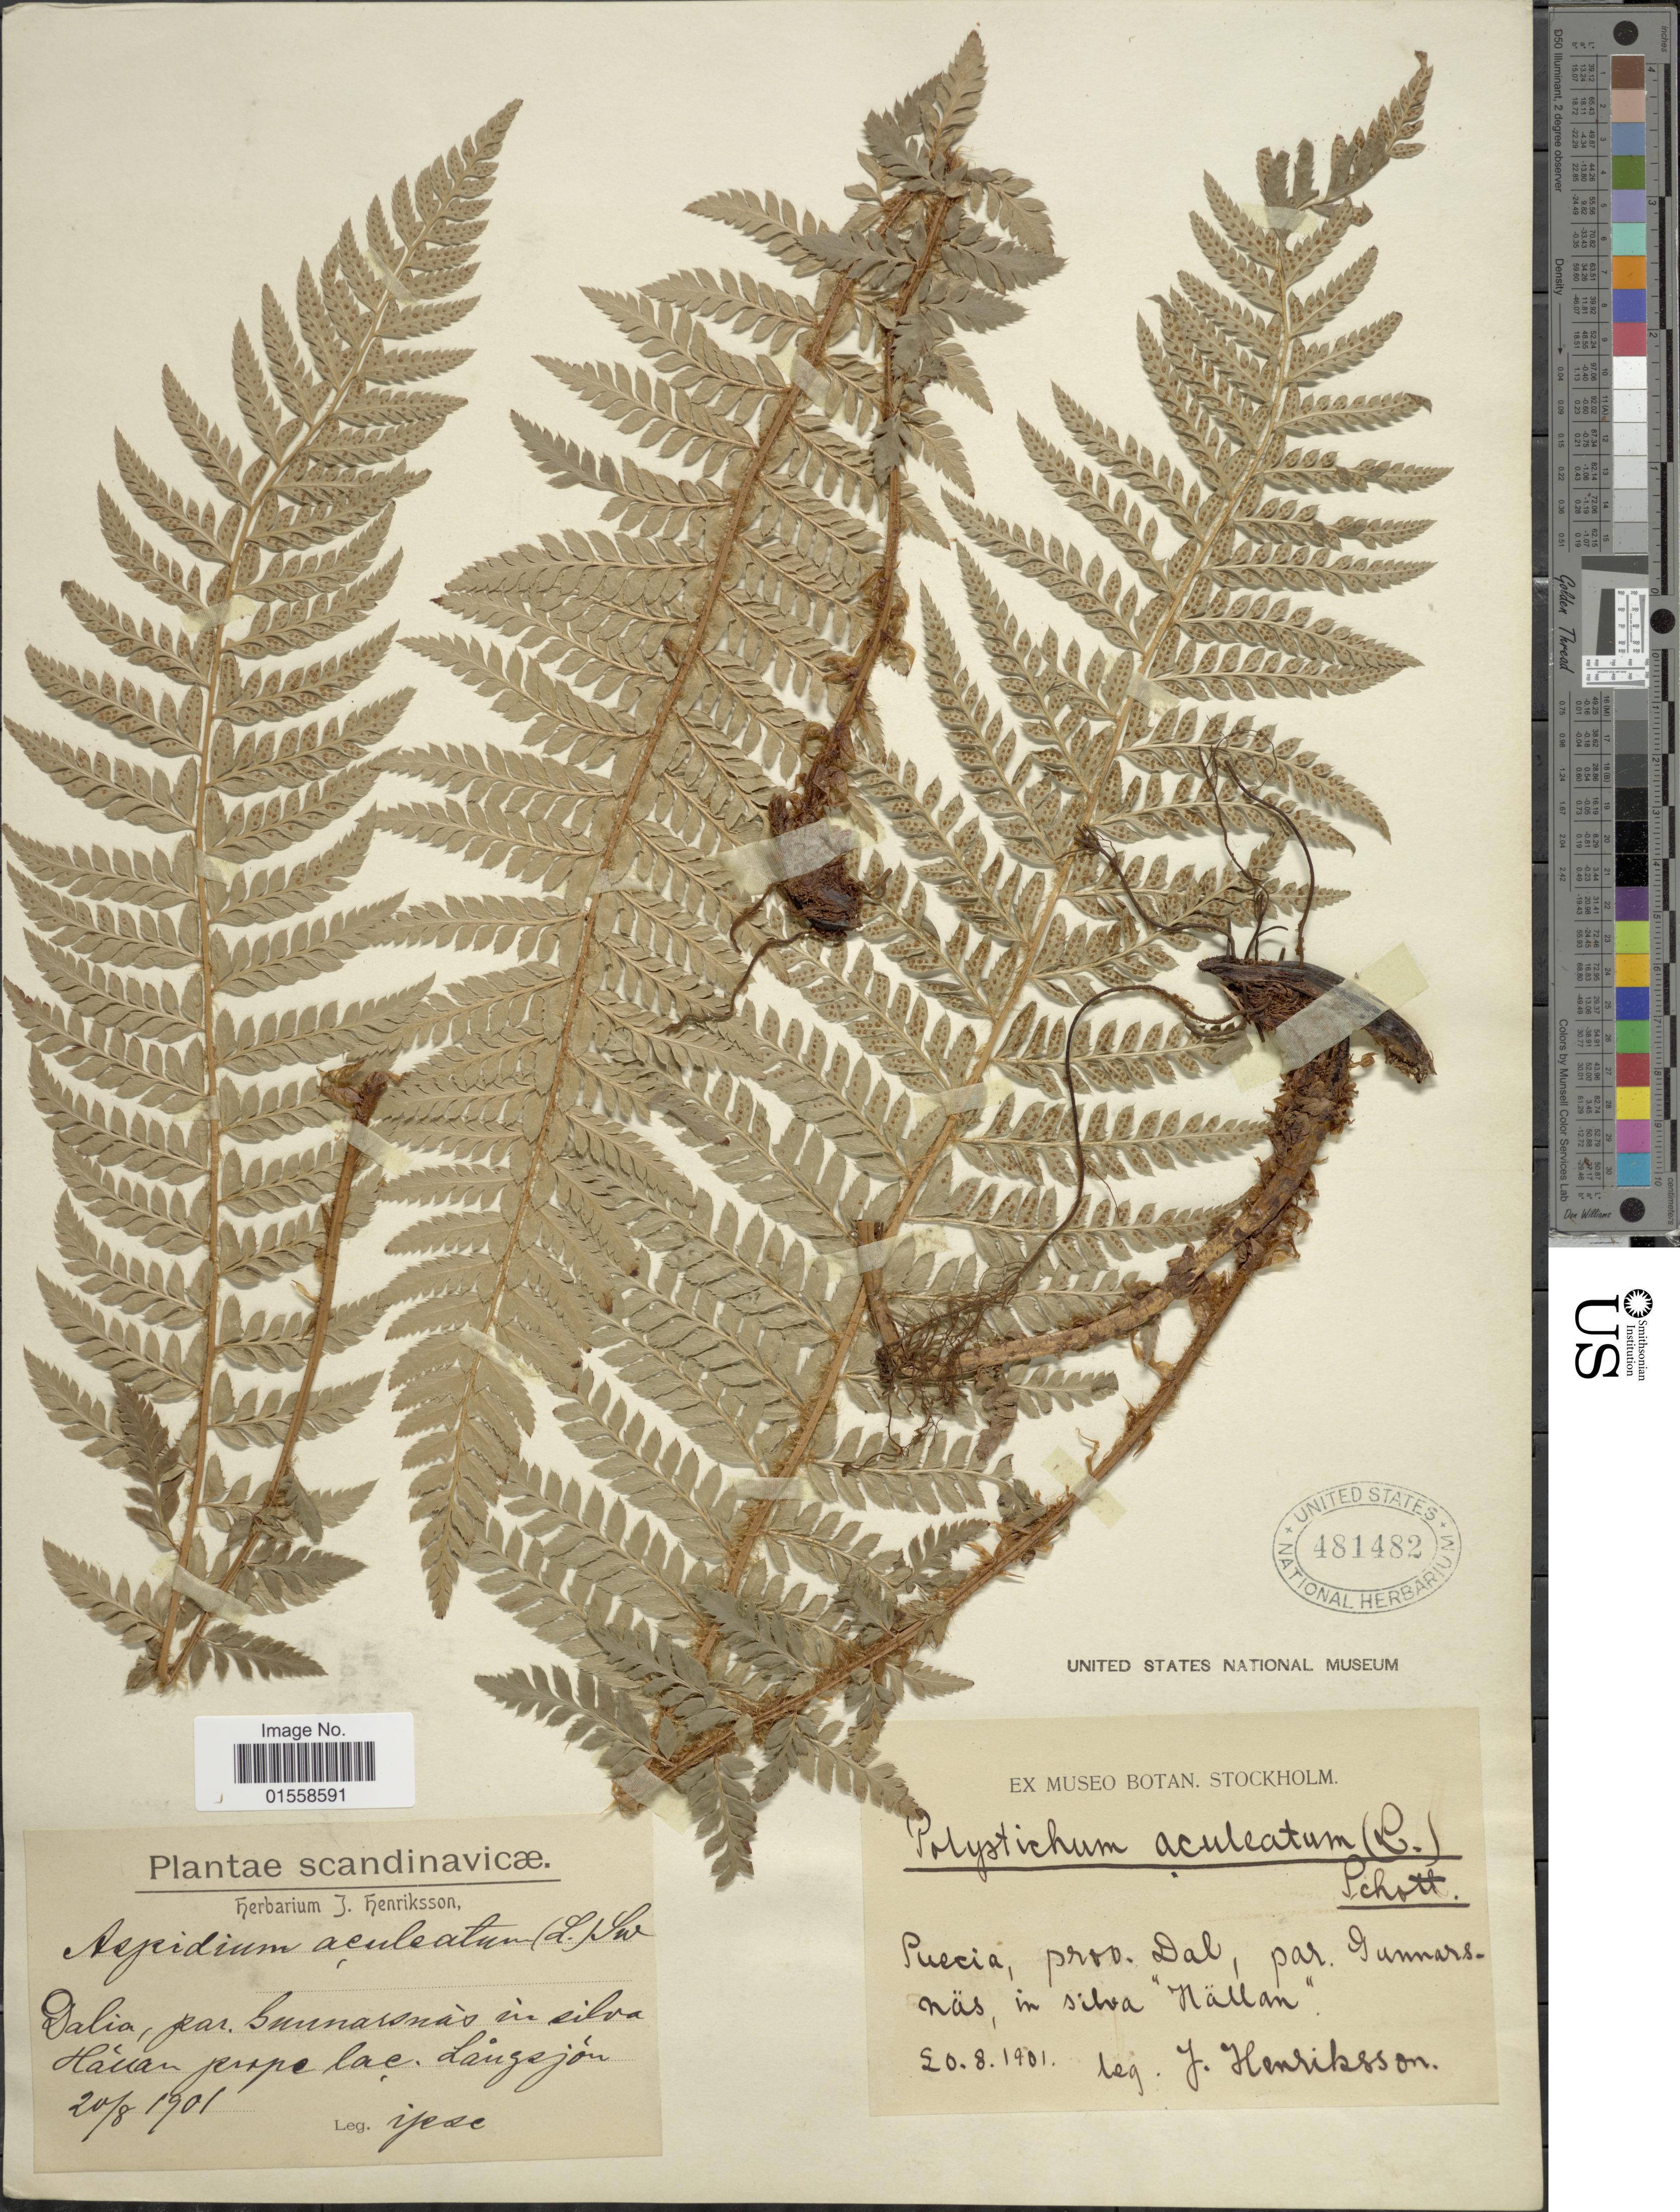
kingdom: Plantae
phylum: Tracheophyta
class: Polypodiopsida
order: Polypodiales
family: Dryopteridaceae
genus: Polystichum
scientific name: Polystichum aculeatum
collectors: J. Henriksson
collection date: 1901-08-20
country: Sweden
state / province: Västra Götaland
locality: Parish Gunnarsnäs, Hällan prope lac Långsjön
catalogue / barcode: US 481482